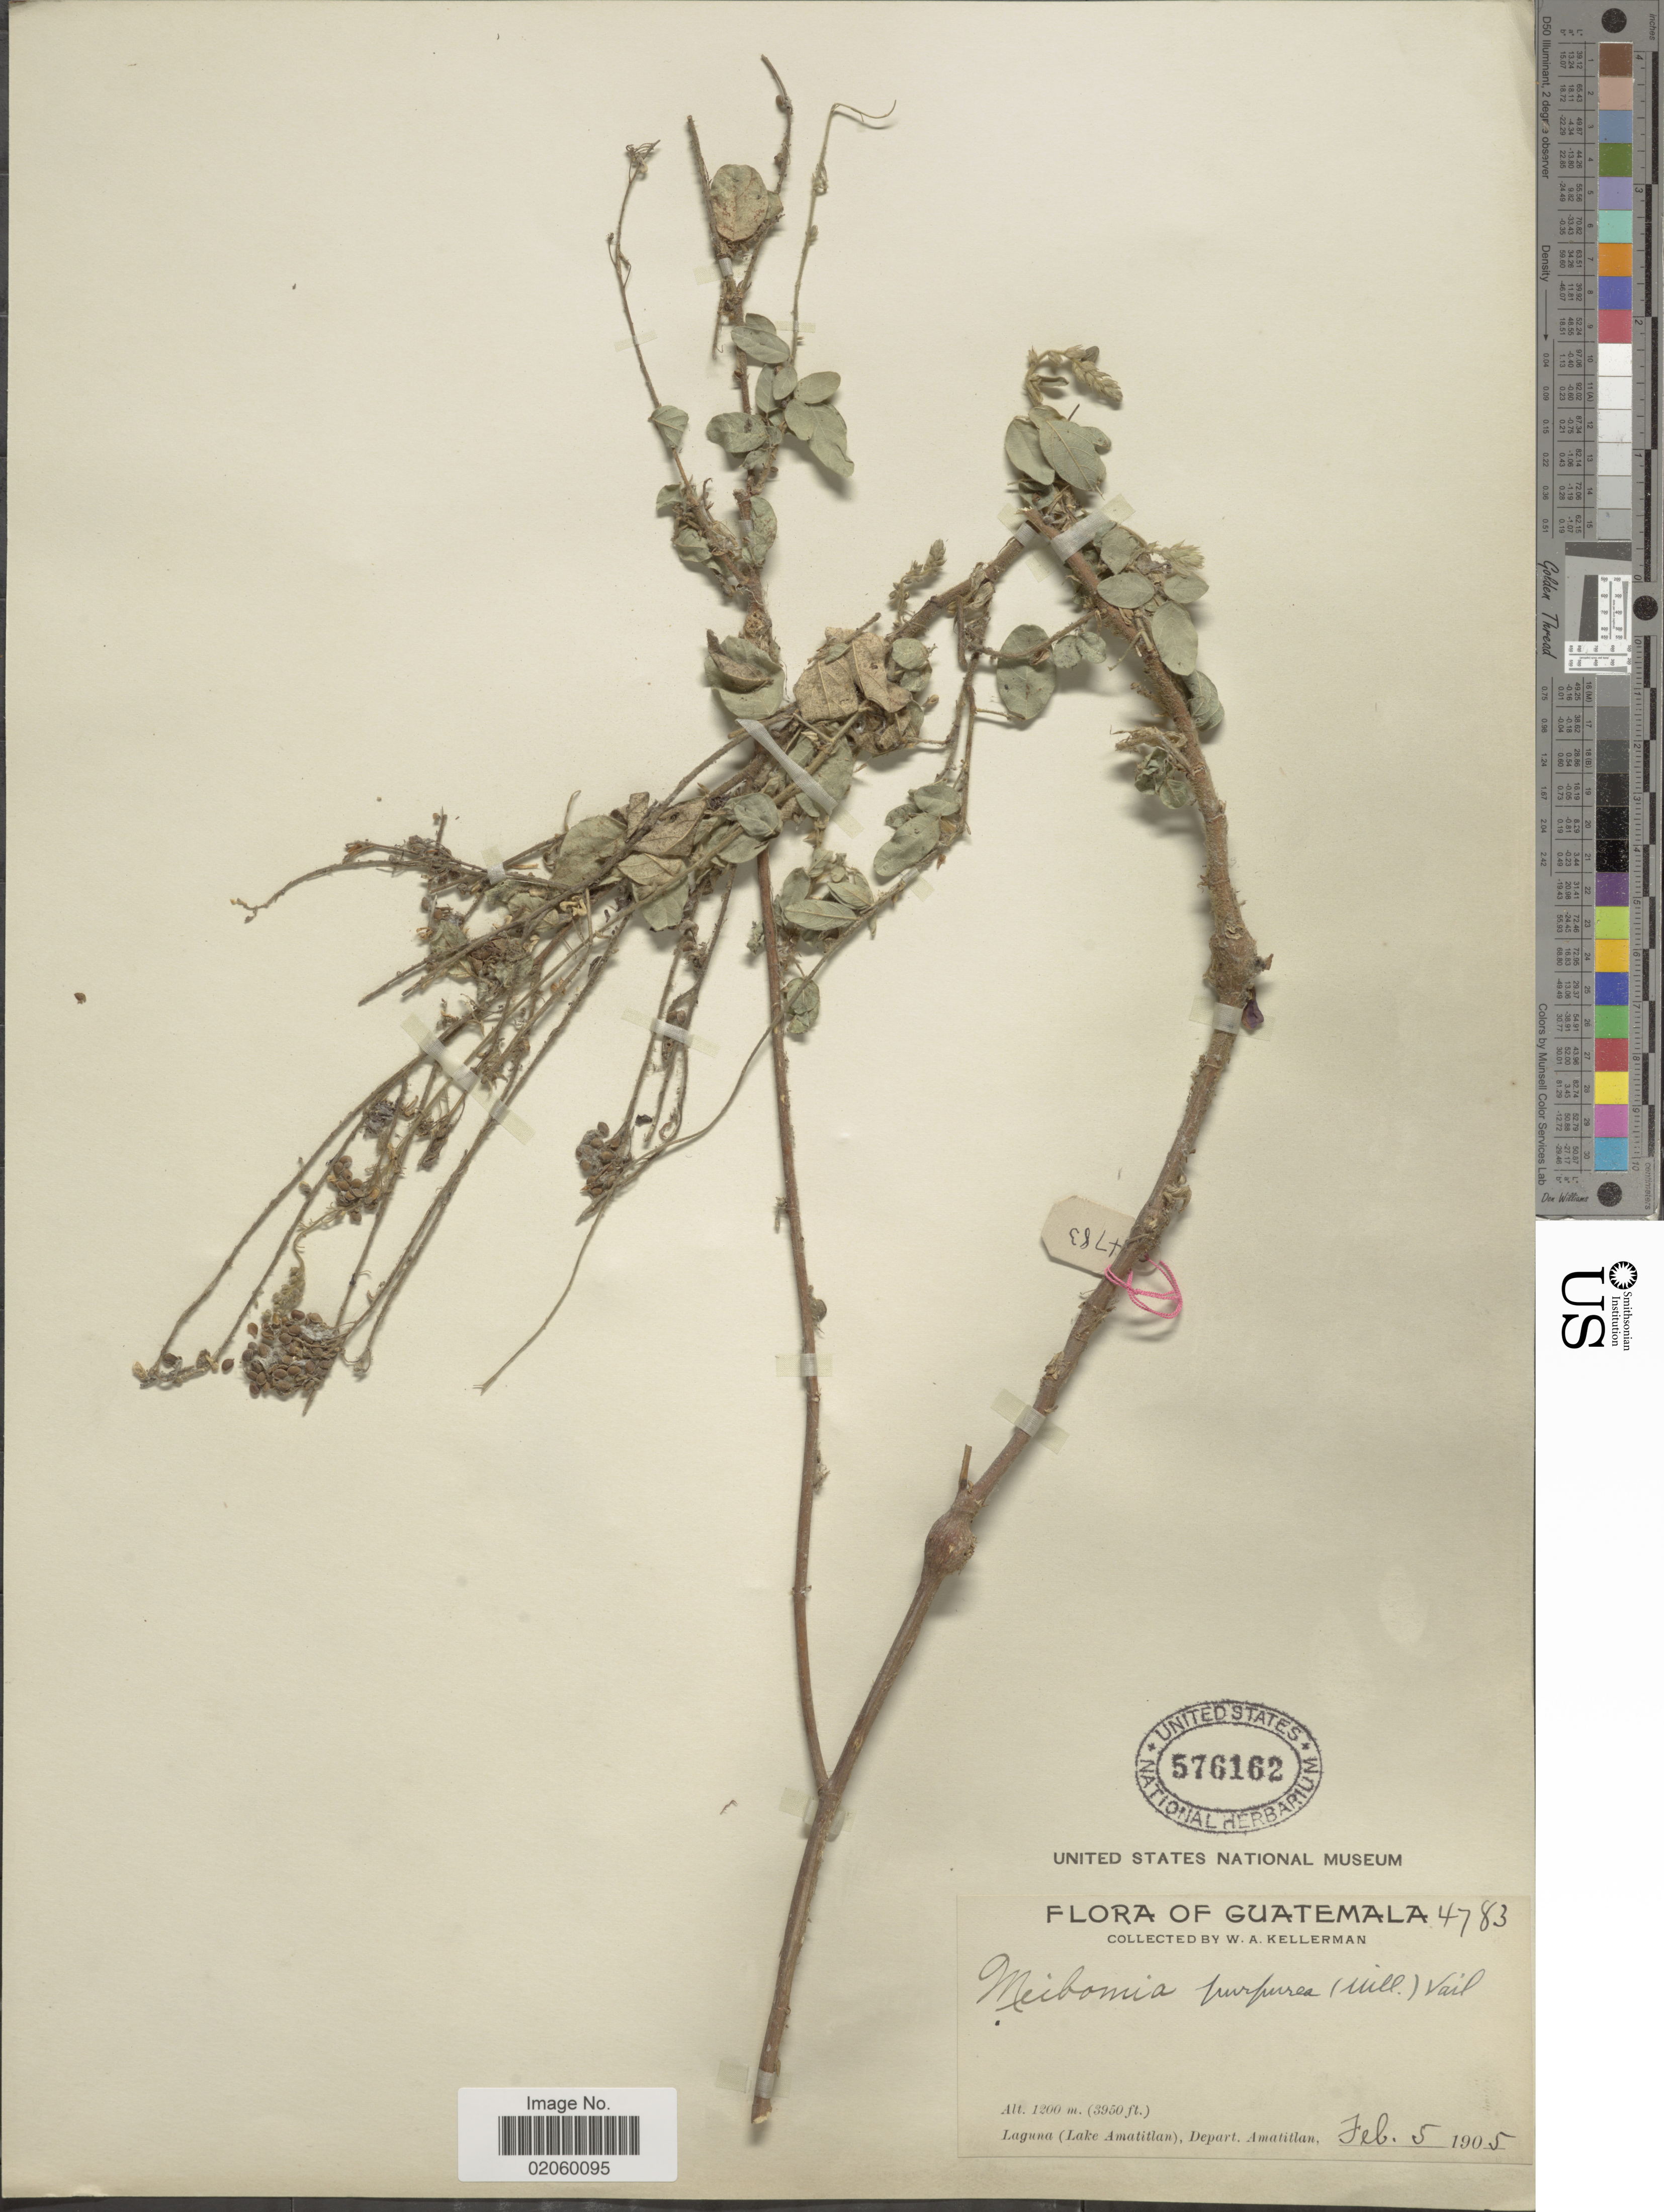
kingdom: Plantae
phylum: Tracheophyta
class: Magnoliopsida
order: Fabales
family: Fabaceae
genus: Desmodium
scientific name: Desmodium tortuosum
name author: (Sw.) DC.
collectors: W. Kellerman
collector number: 4783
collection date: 1905-02-05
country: Guatemala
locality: Laguna (Lake Amatitlan), Depart. Amatitlan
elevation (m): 1200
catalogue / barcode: US 576162